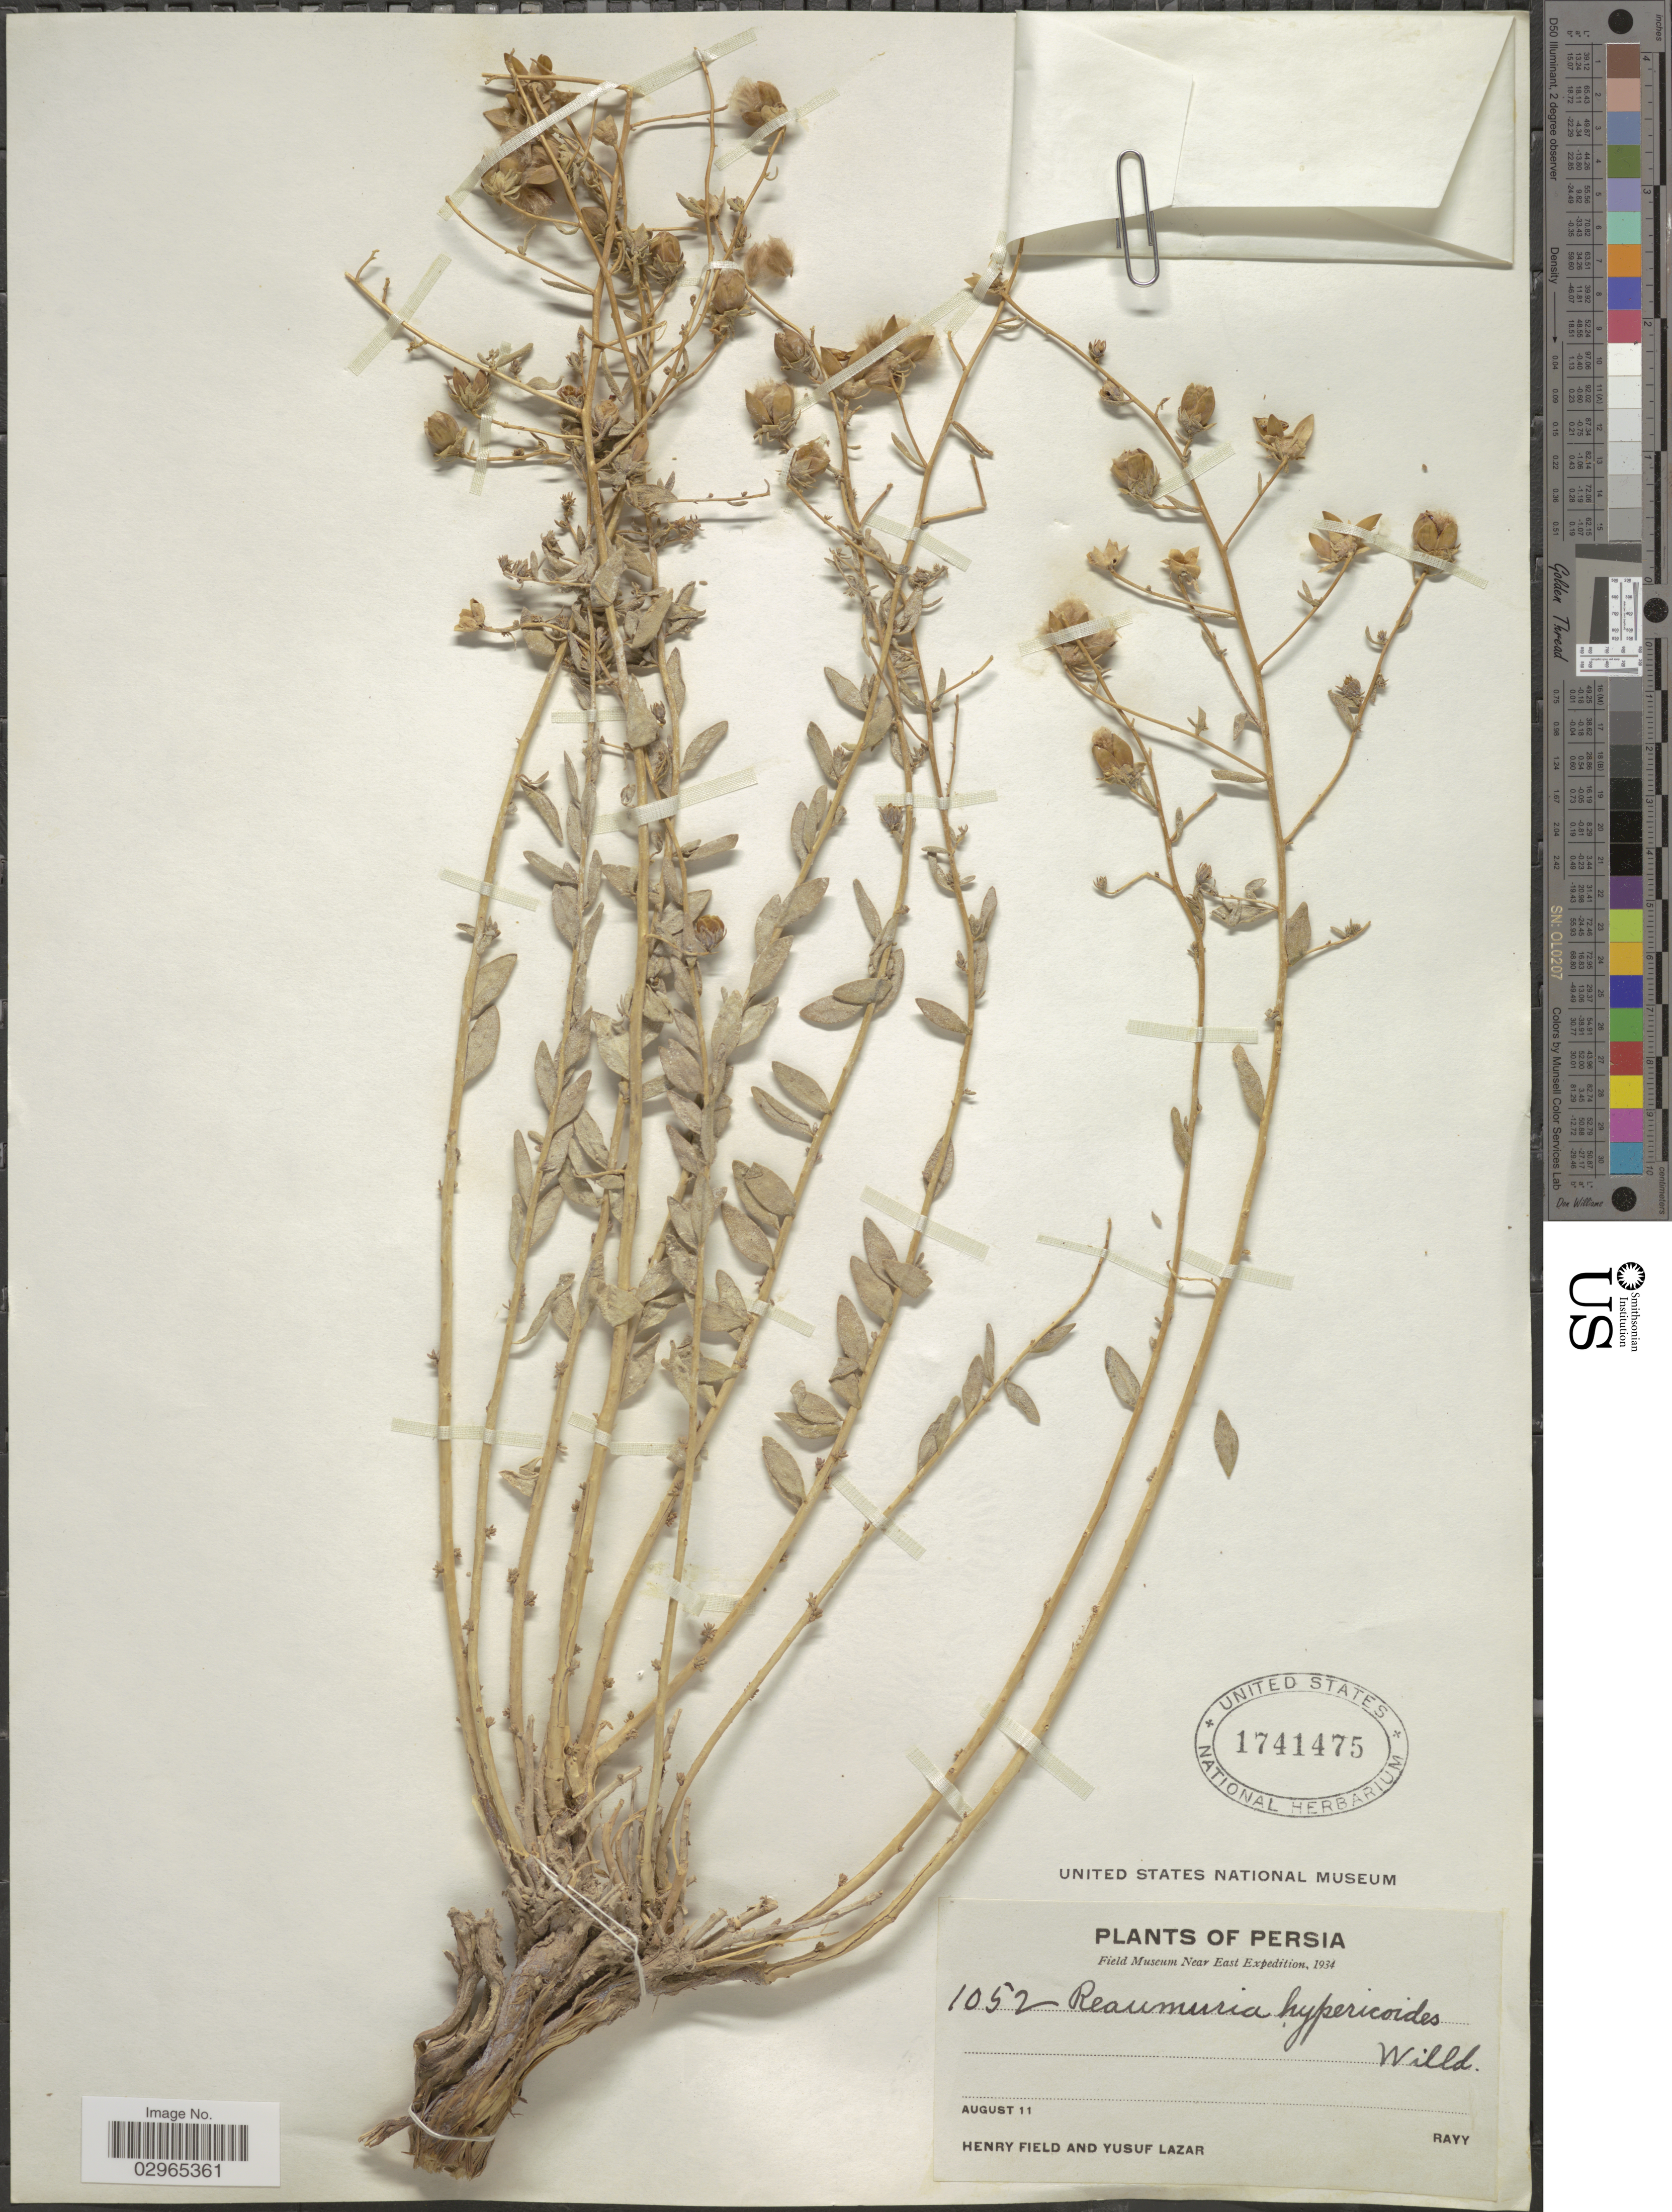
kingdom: Plantae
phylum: Tracheophyta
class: Magnoliopsida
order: Caryophyllales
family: Tamaricaceae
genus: Reaumuria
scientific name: Reaumuria hypericoides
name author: Willd.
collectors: H. Field & Y. Lazar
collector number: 1052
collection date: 1934-08-11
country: Iran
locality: Rayy.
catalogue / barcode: US 1741475